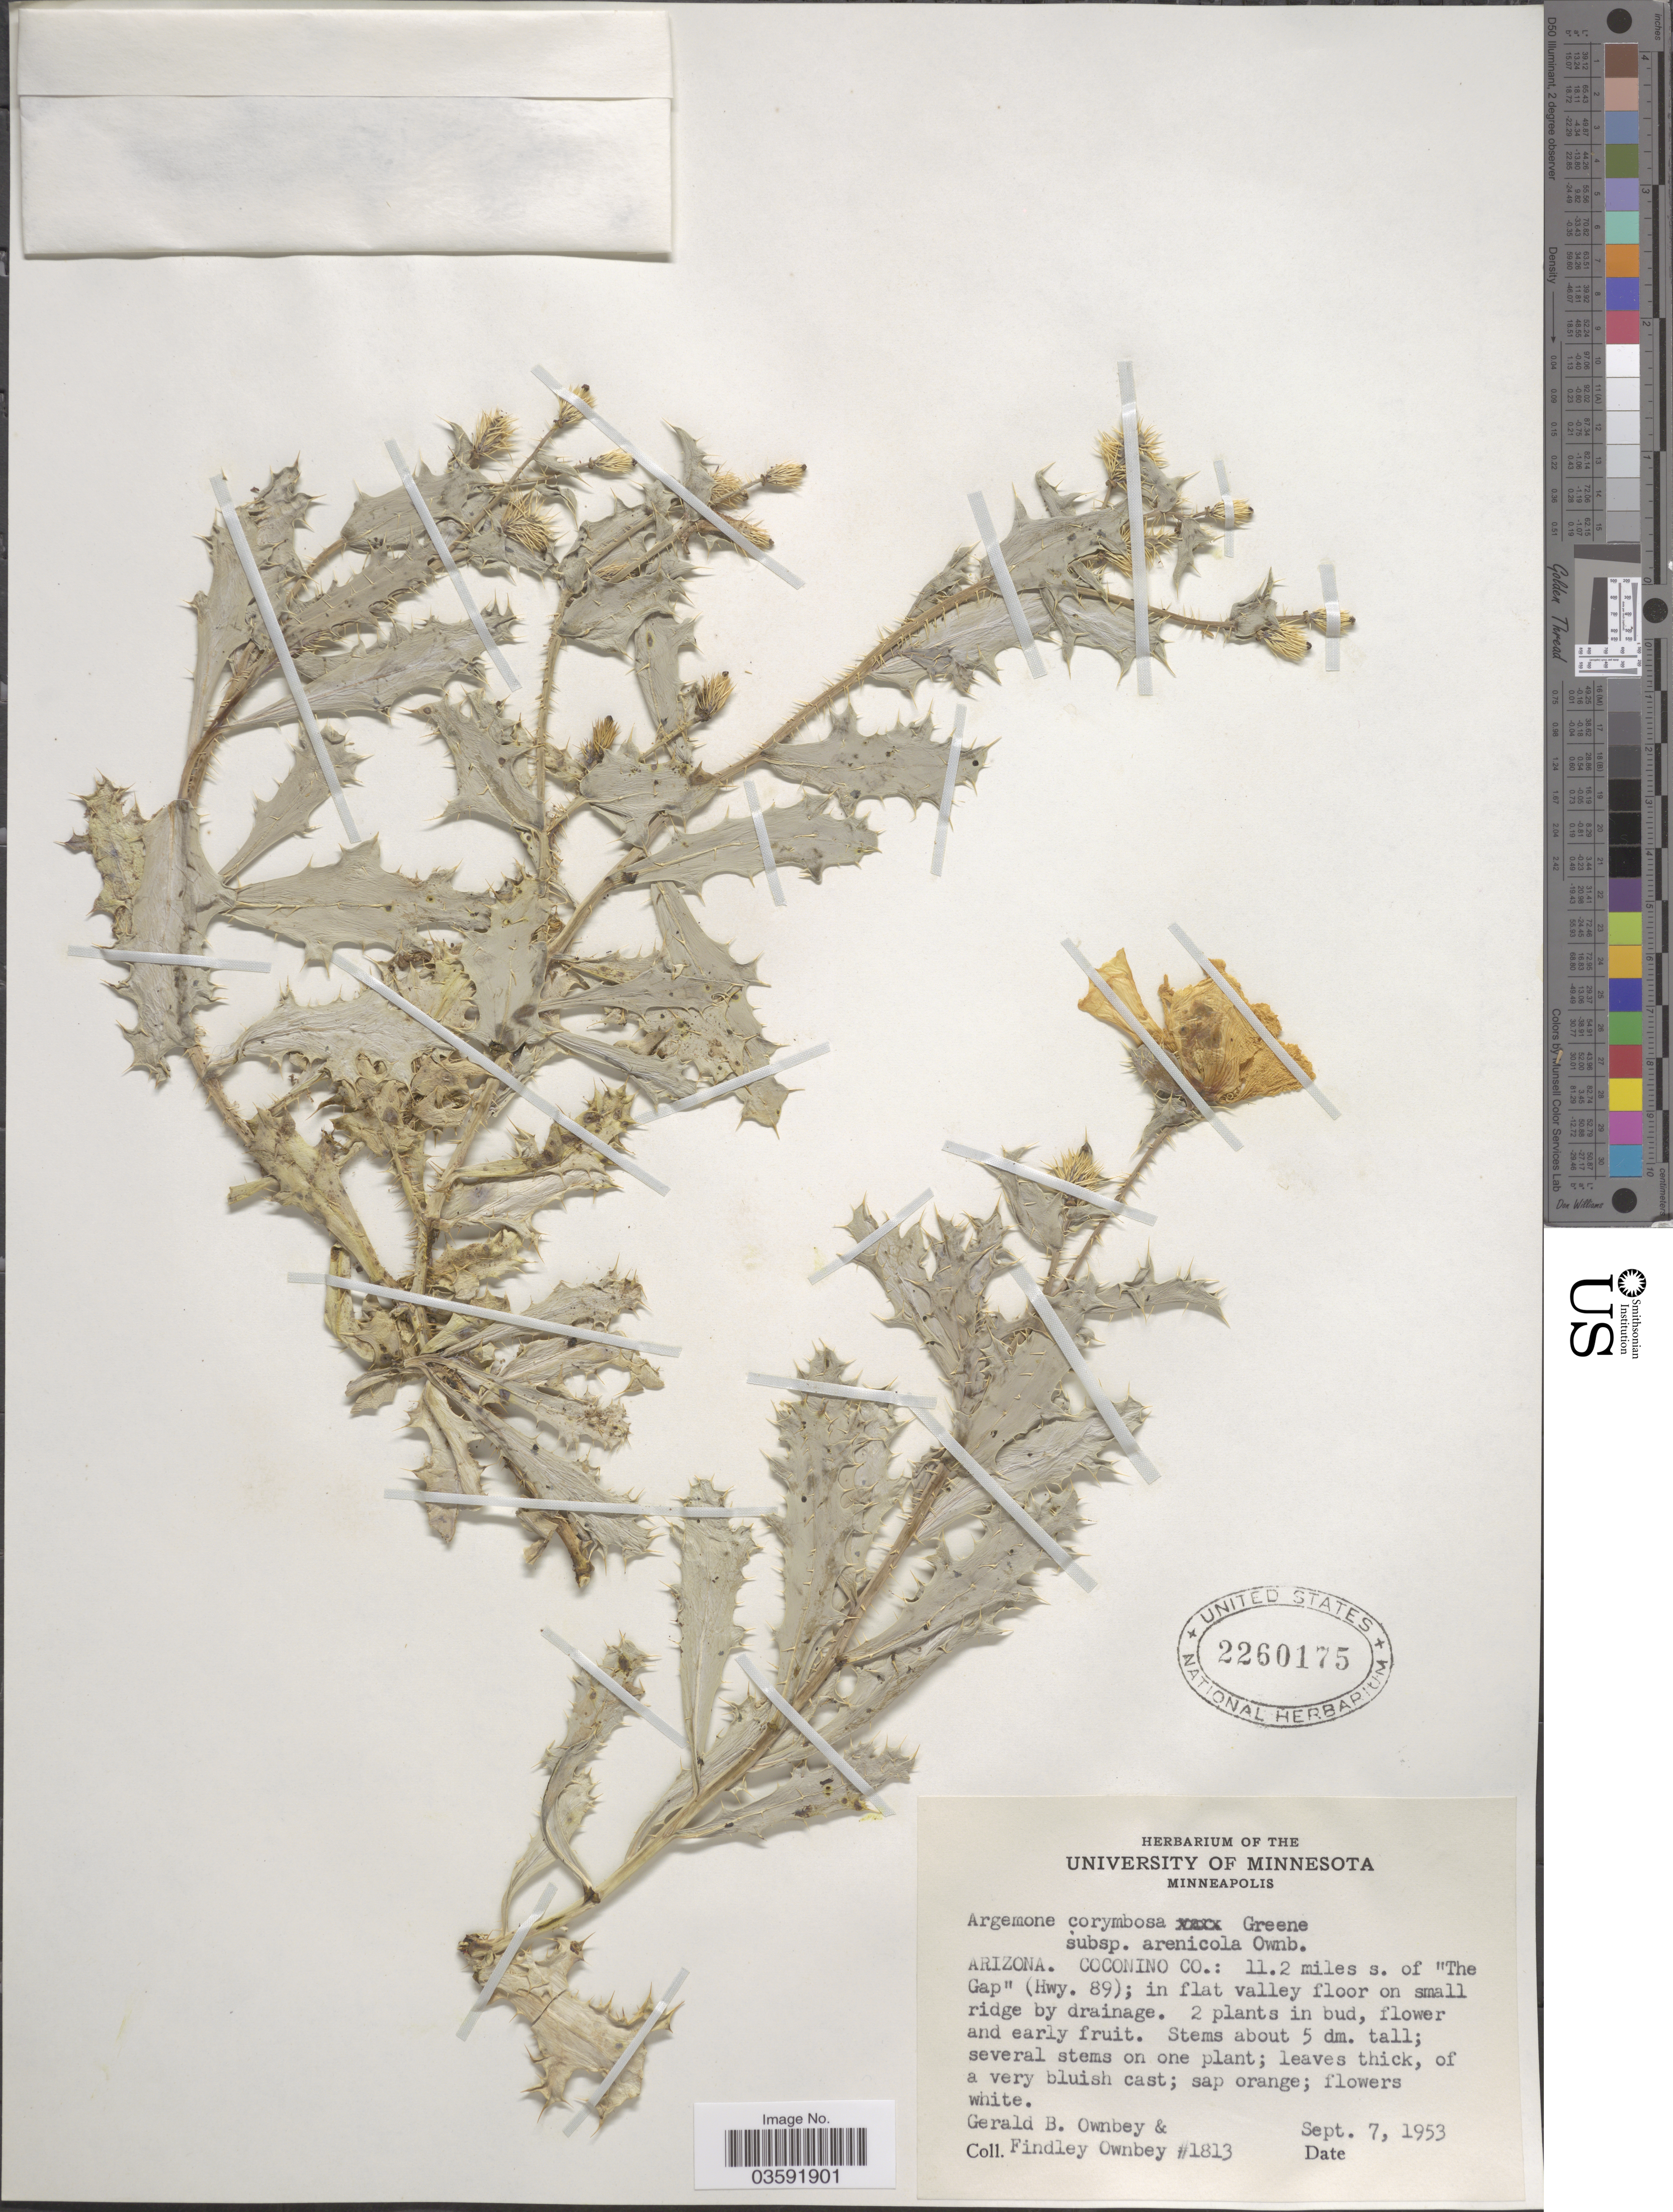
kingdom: Plantae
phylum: Tracheophyta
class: Magnoliopsida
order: Ranunculales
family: Papaveraceae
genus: Argemone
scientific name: Argemone corymbosa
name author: Greene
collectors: G. B. Ownbey & F. Ownbey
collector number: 1813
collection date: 1953-09-07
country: United States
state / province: Arizona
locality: Coconino Co.: 11.2 miles s. of "The Gap" (Hwy. 89).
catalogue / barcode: US 2260175